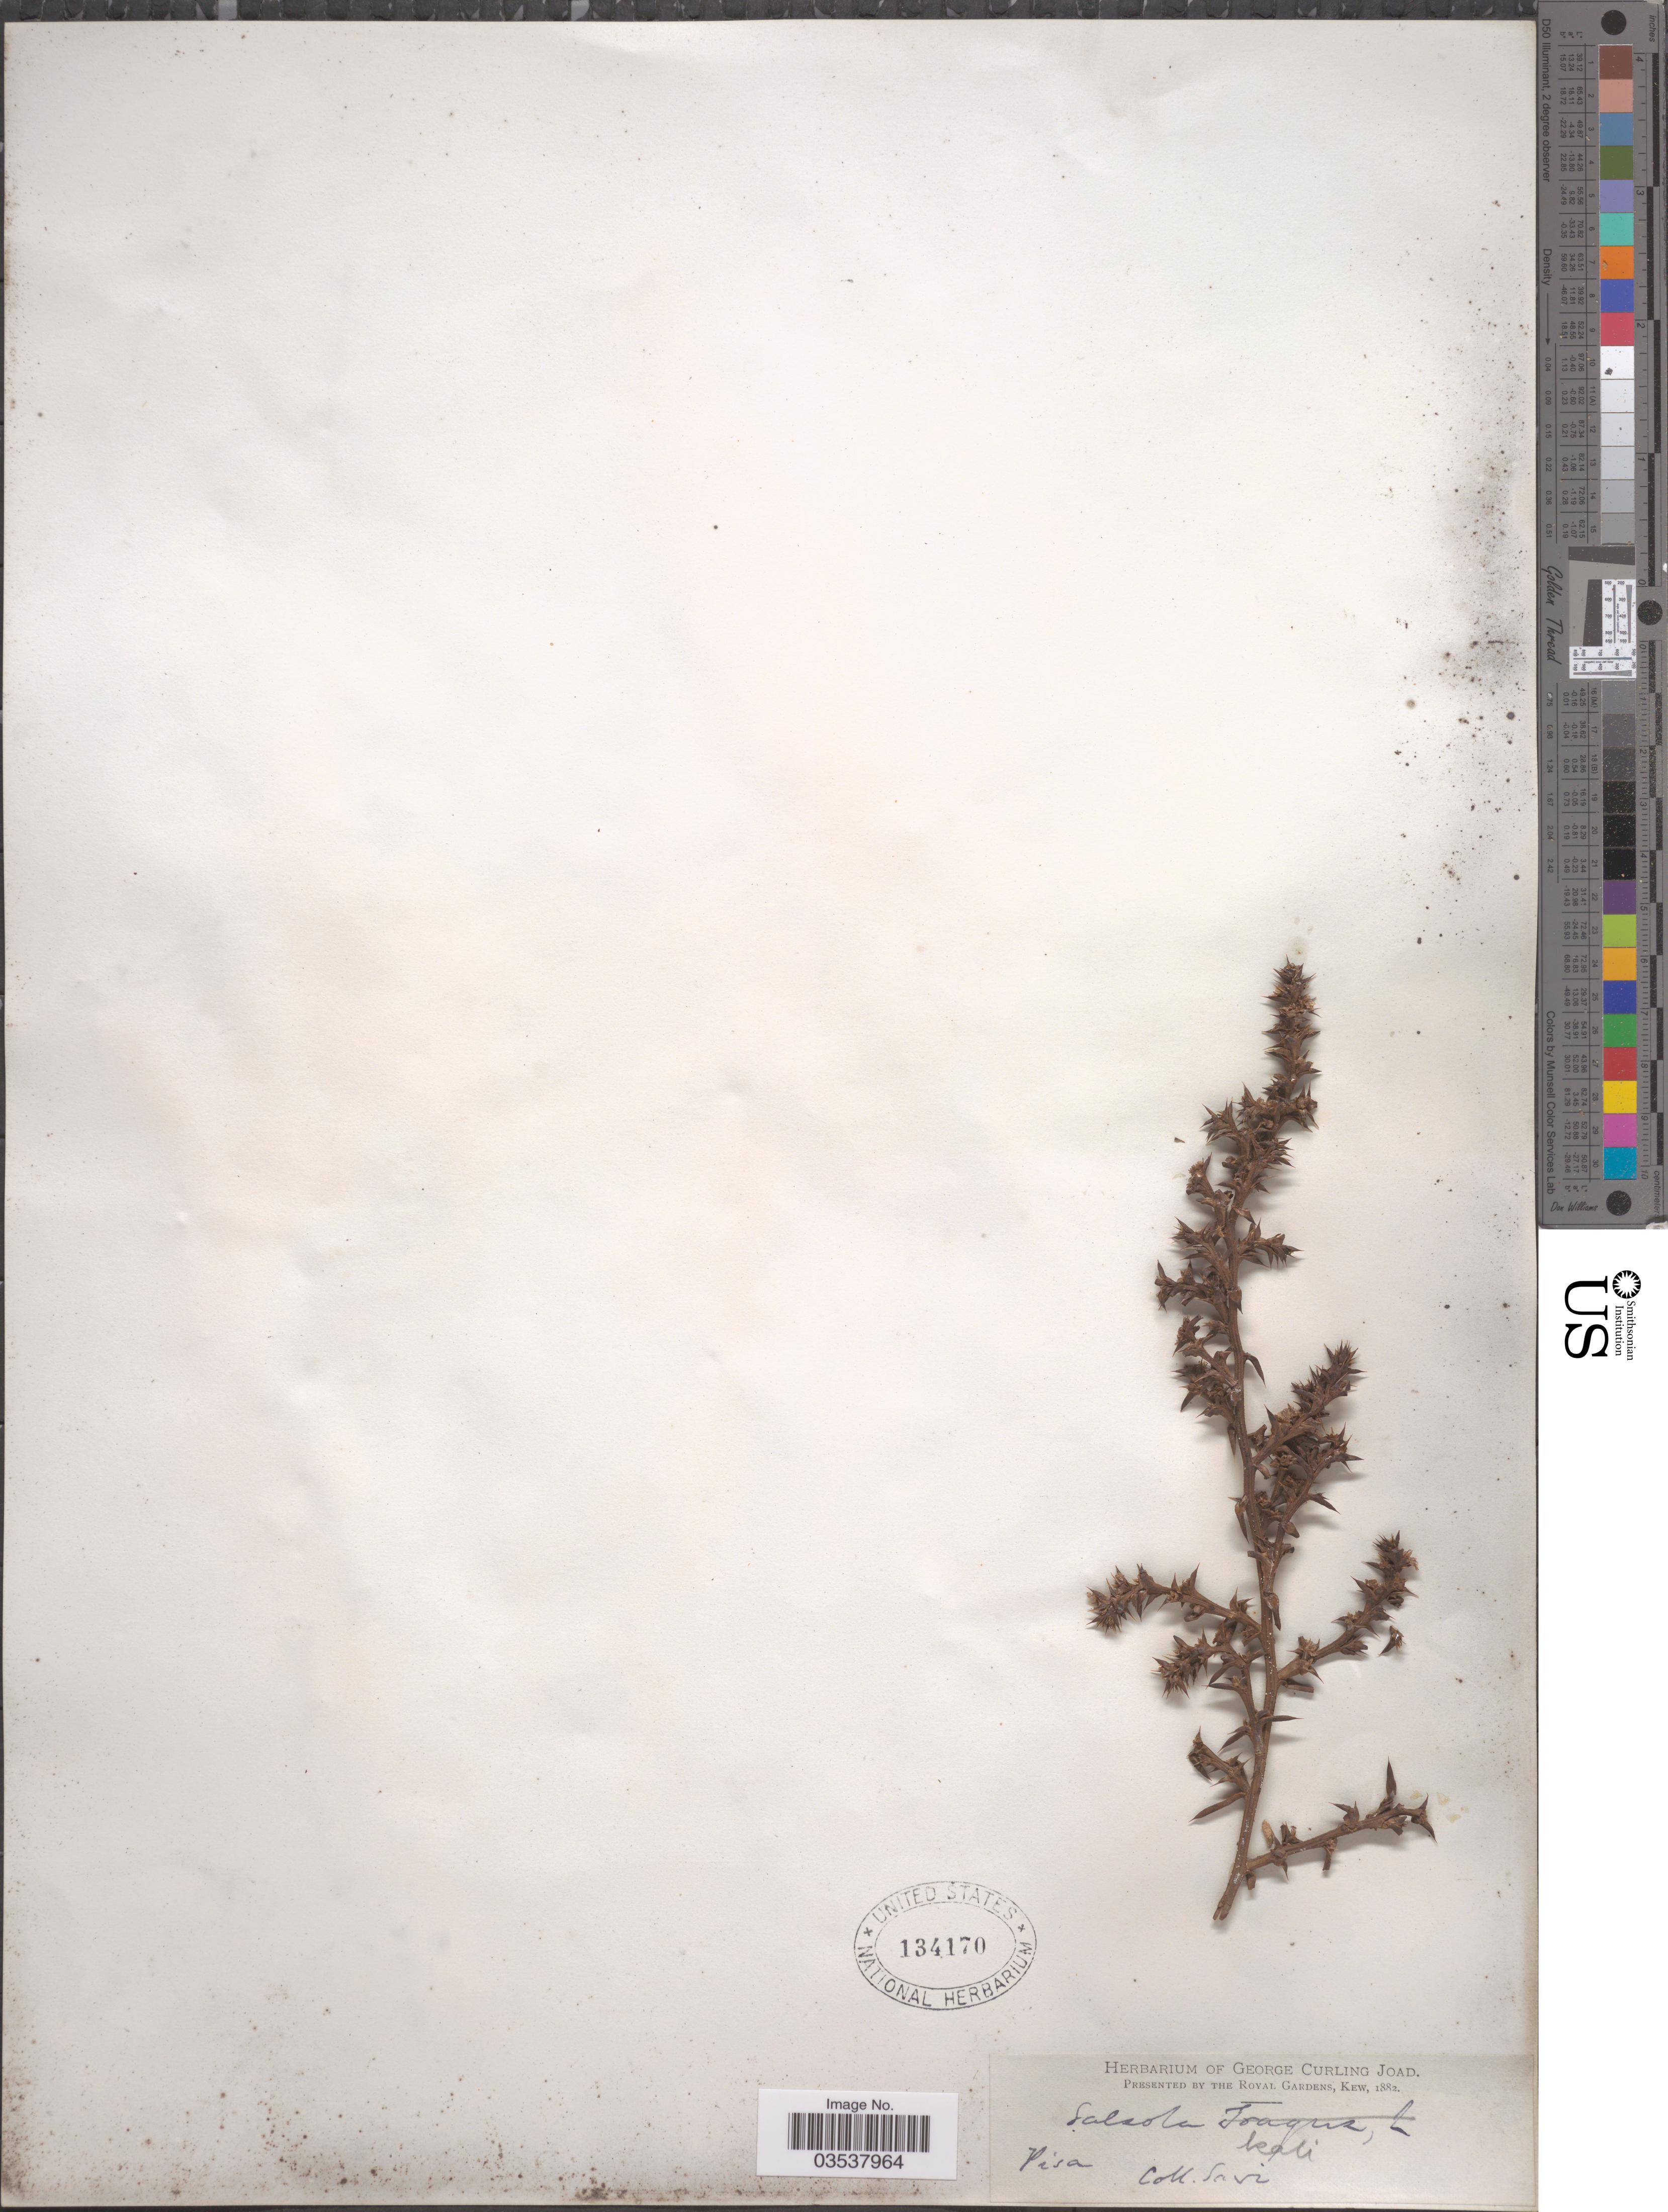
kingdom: Plantae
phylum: Tracheophyta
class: Magnoliopsida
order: Caryophyllales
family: Amaranthaceae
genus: Salsola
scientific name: Salsola kali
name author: L.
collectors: G. Savi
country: Italy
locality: Pisa.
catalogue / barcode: US 134170